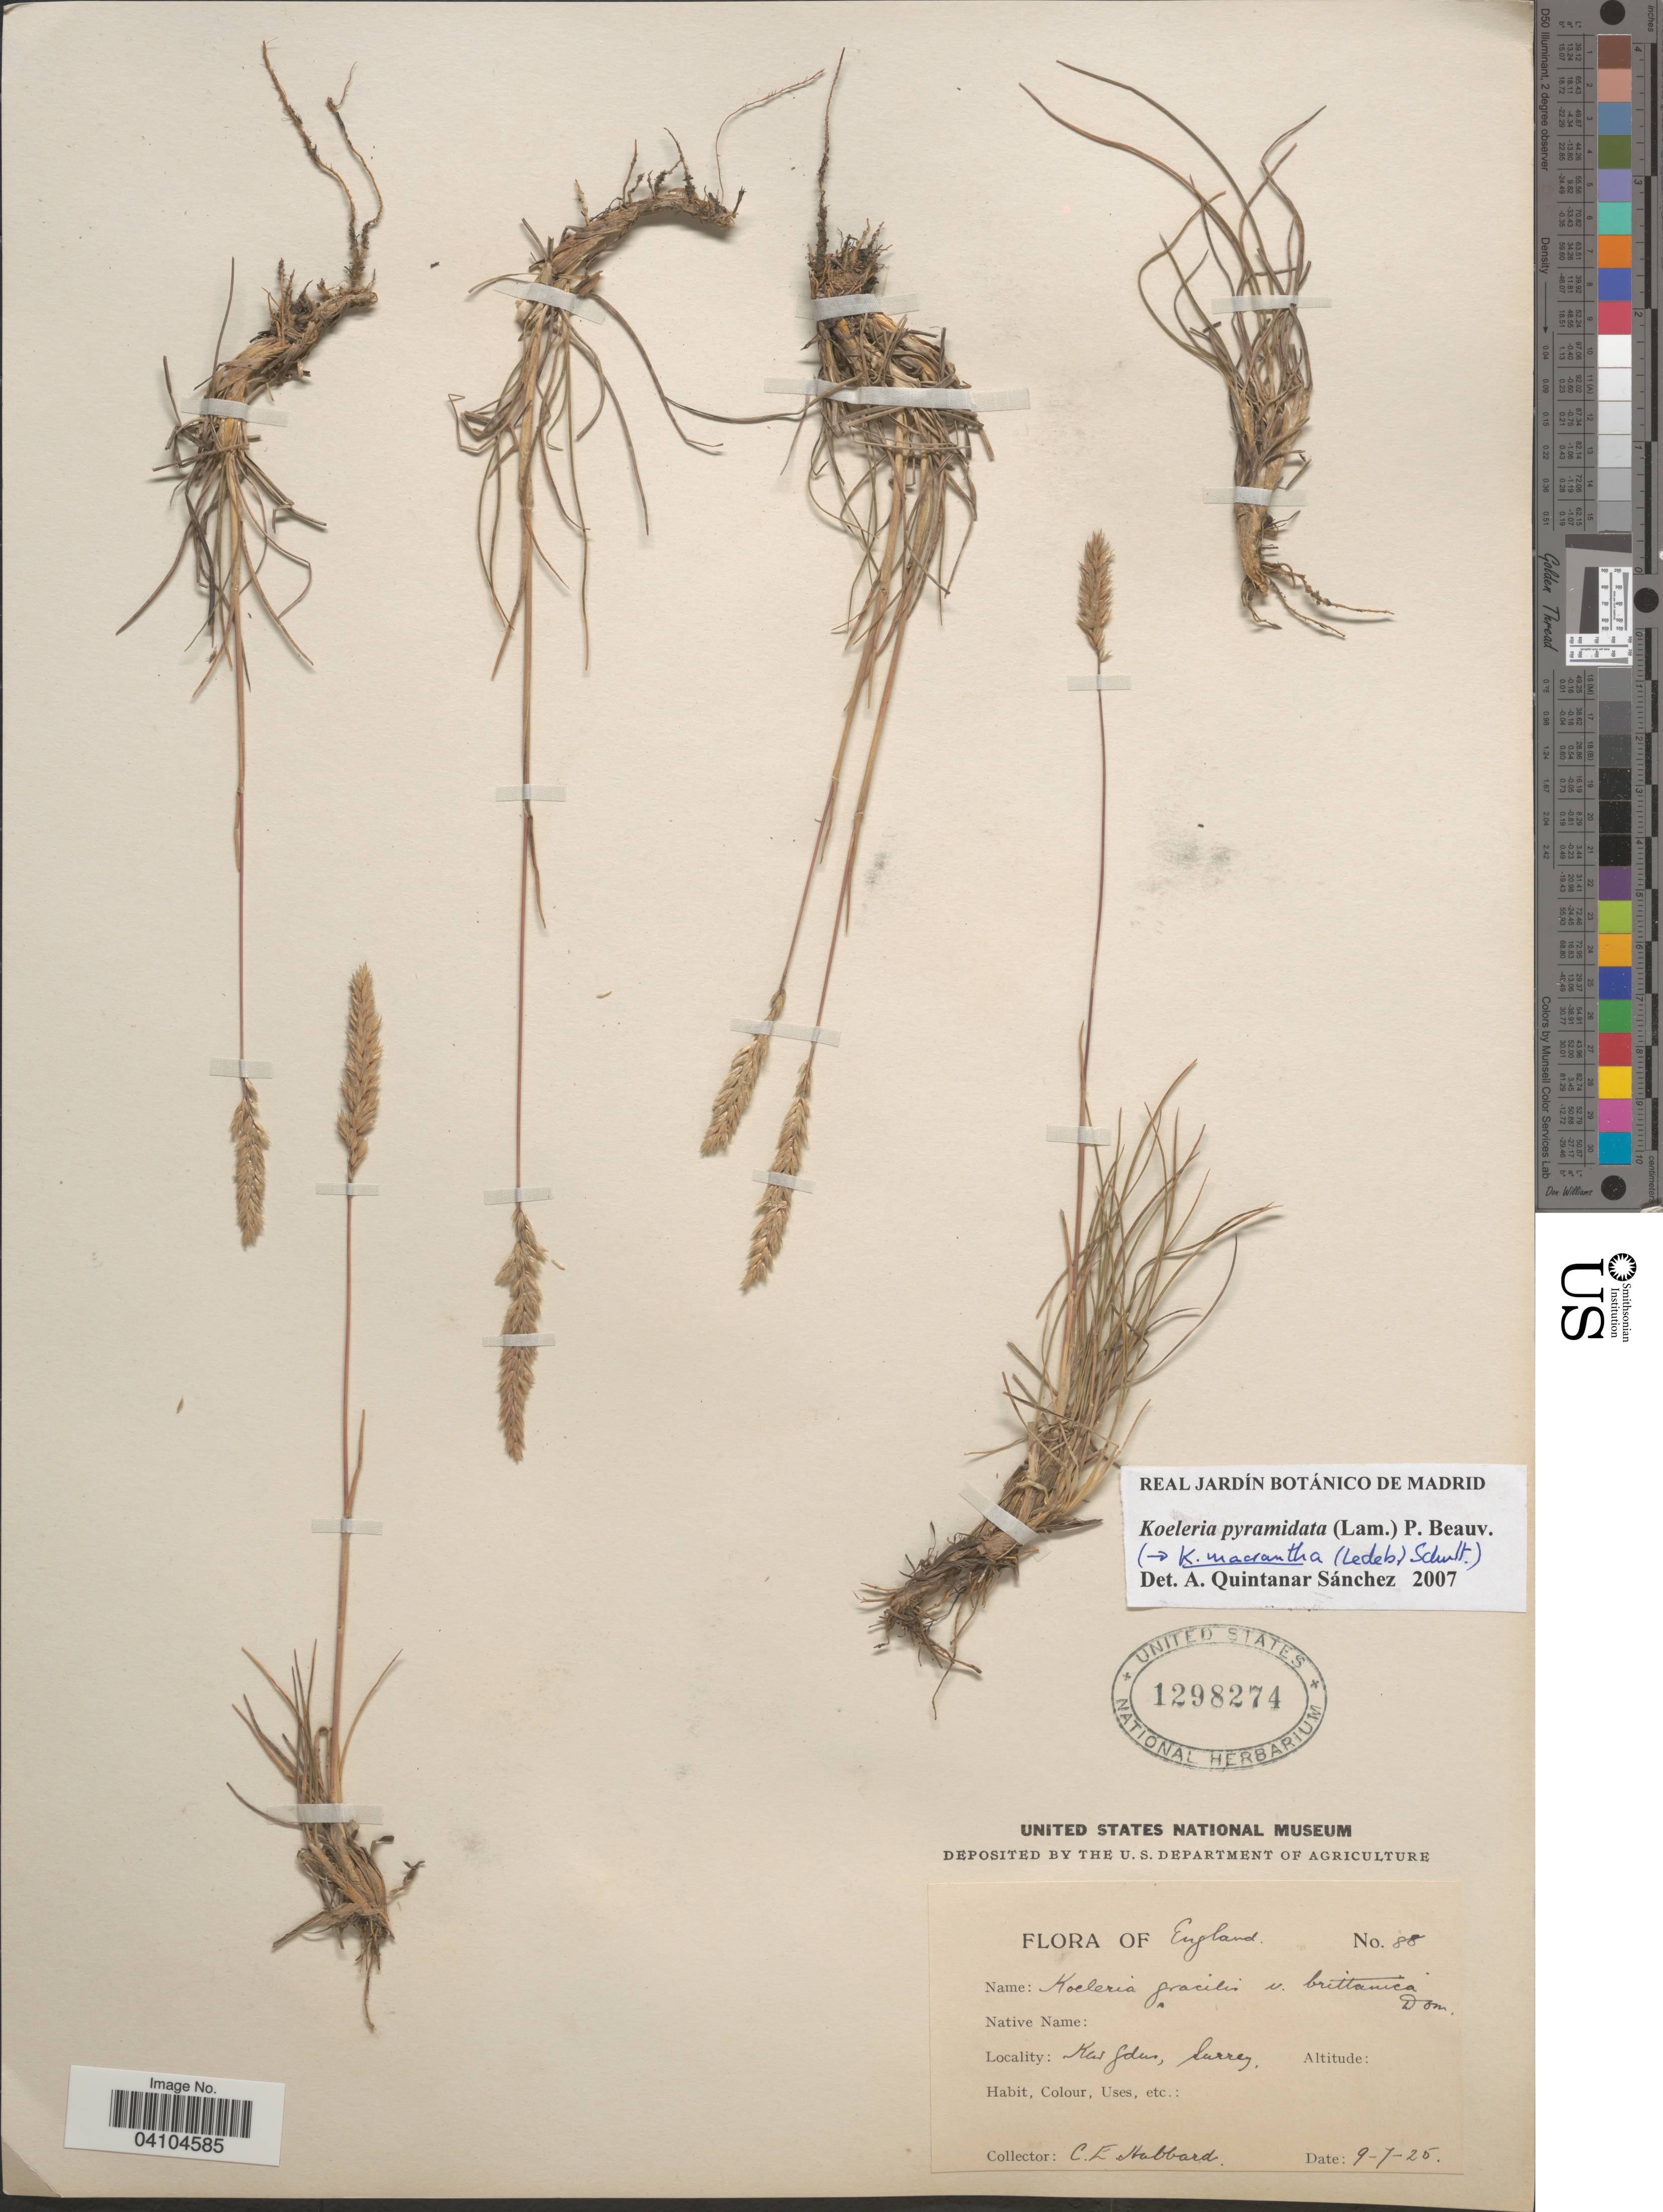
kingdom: Plantae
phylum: Tracheophyta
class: Liliopsida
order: Poales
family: Poaceae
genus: Koeleria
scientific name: Koeleria pyramidata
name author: (Lam.) P. Beauv.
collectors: C. E. Hubbard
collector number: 88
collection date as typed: Transcribed d/m/y: 9/7/25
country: United Kingdom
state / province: England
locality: Kew Gdns. Surrey.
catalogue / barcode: US 1298274